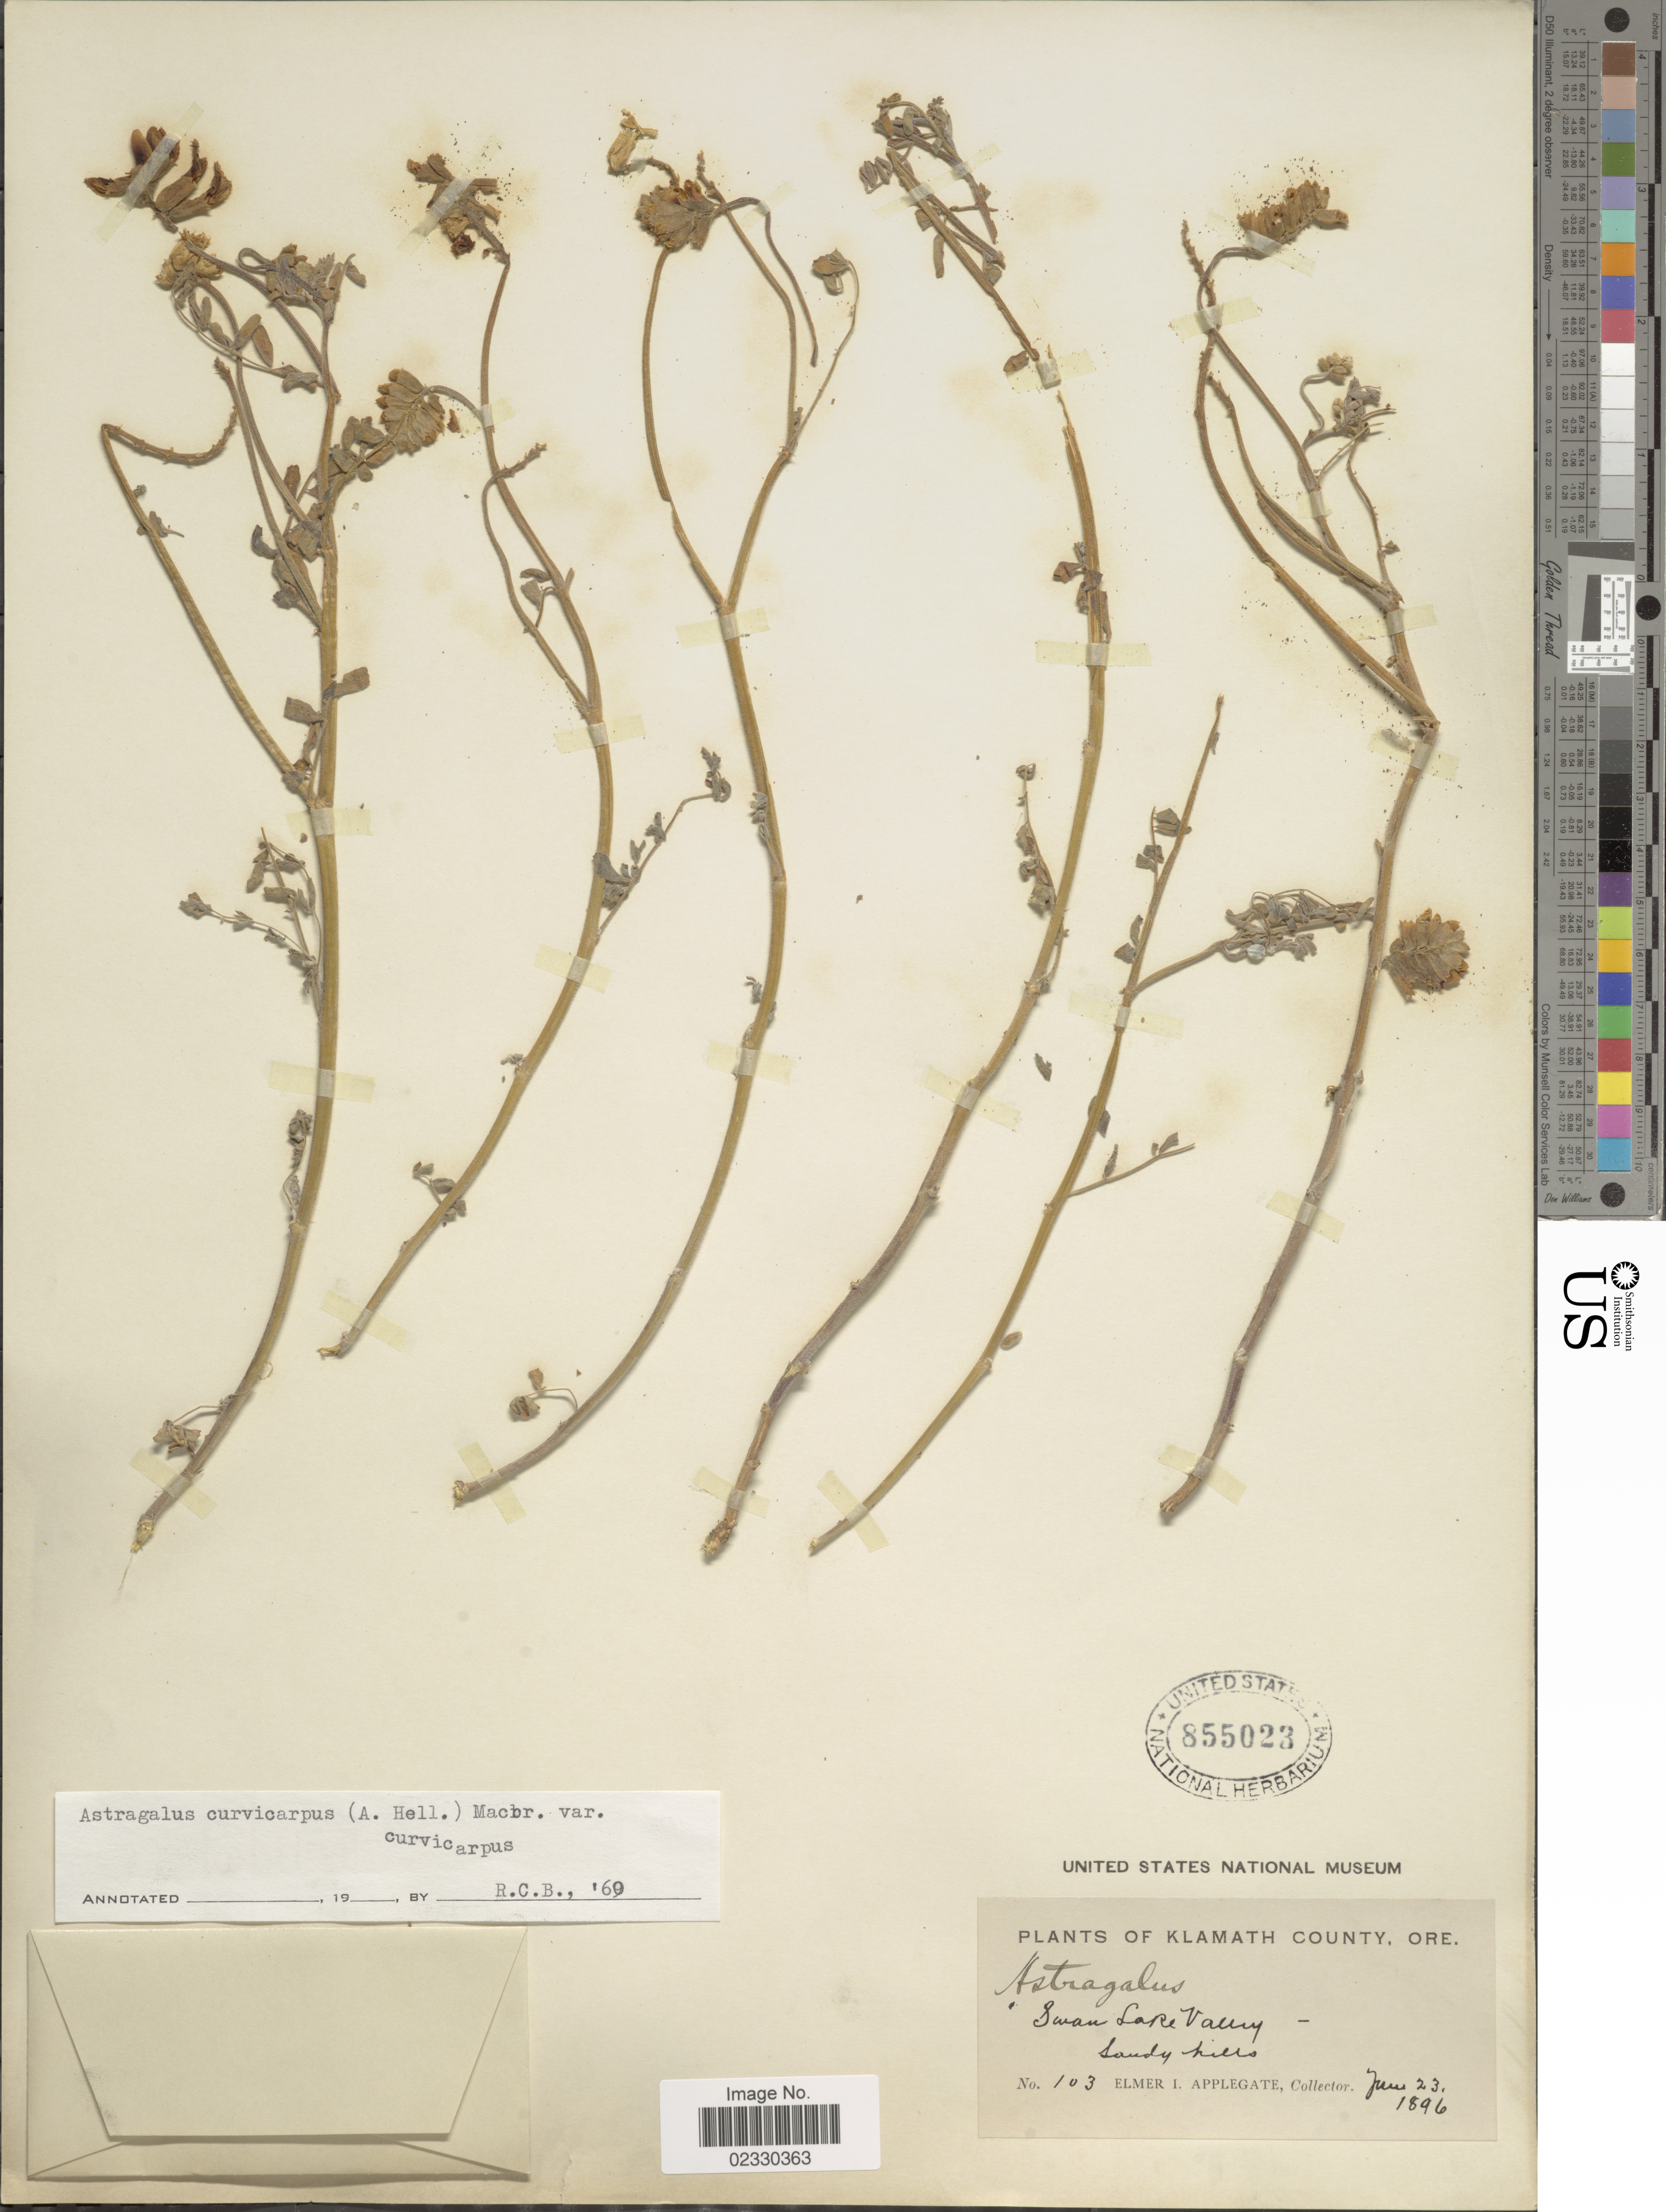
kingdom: Plantae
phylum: Tracheophyta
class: Magnoliopsida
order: Fabales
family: Fabaceae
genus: Astragalus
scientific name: Astragalus curvicarpus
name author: (A. Heller) J.F. Macbr.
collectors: E. I. Applegate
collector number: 103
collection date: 1896-06-23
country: United States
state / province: Oregon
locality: Swam Lake Valley, sandy hills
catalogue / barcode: US 855023